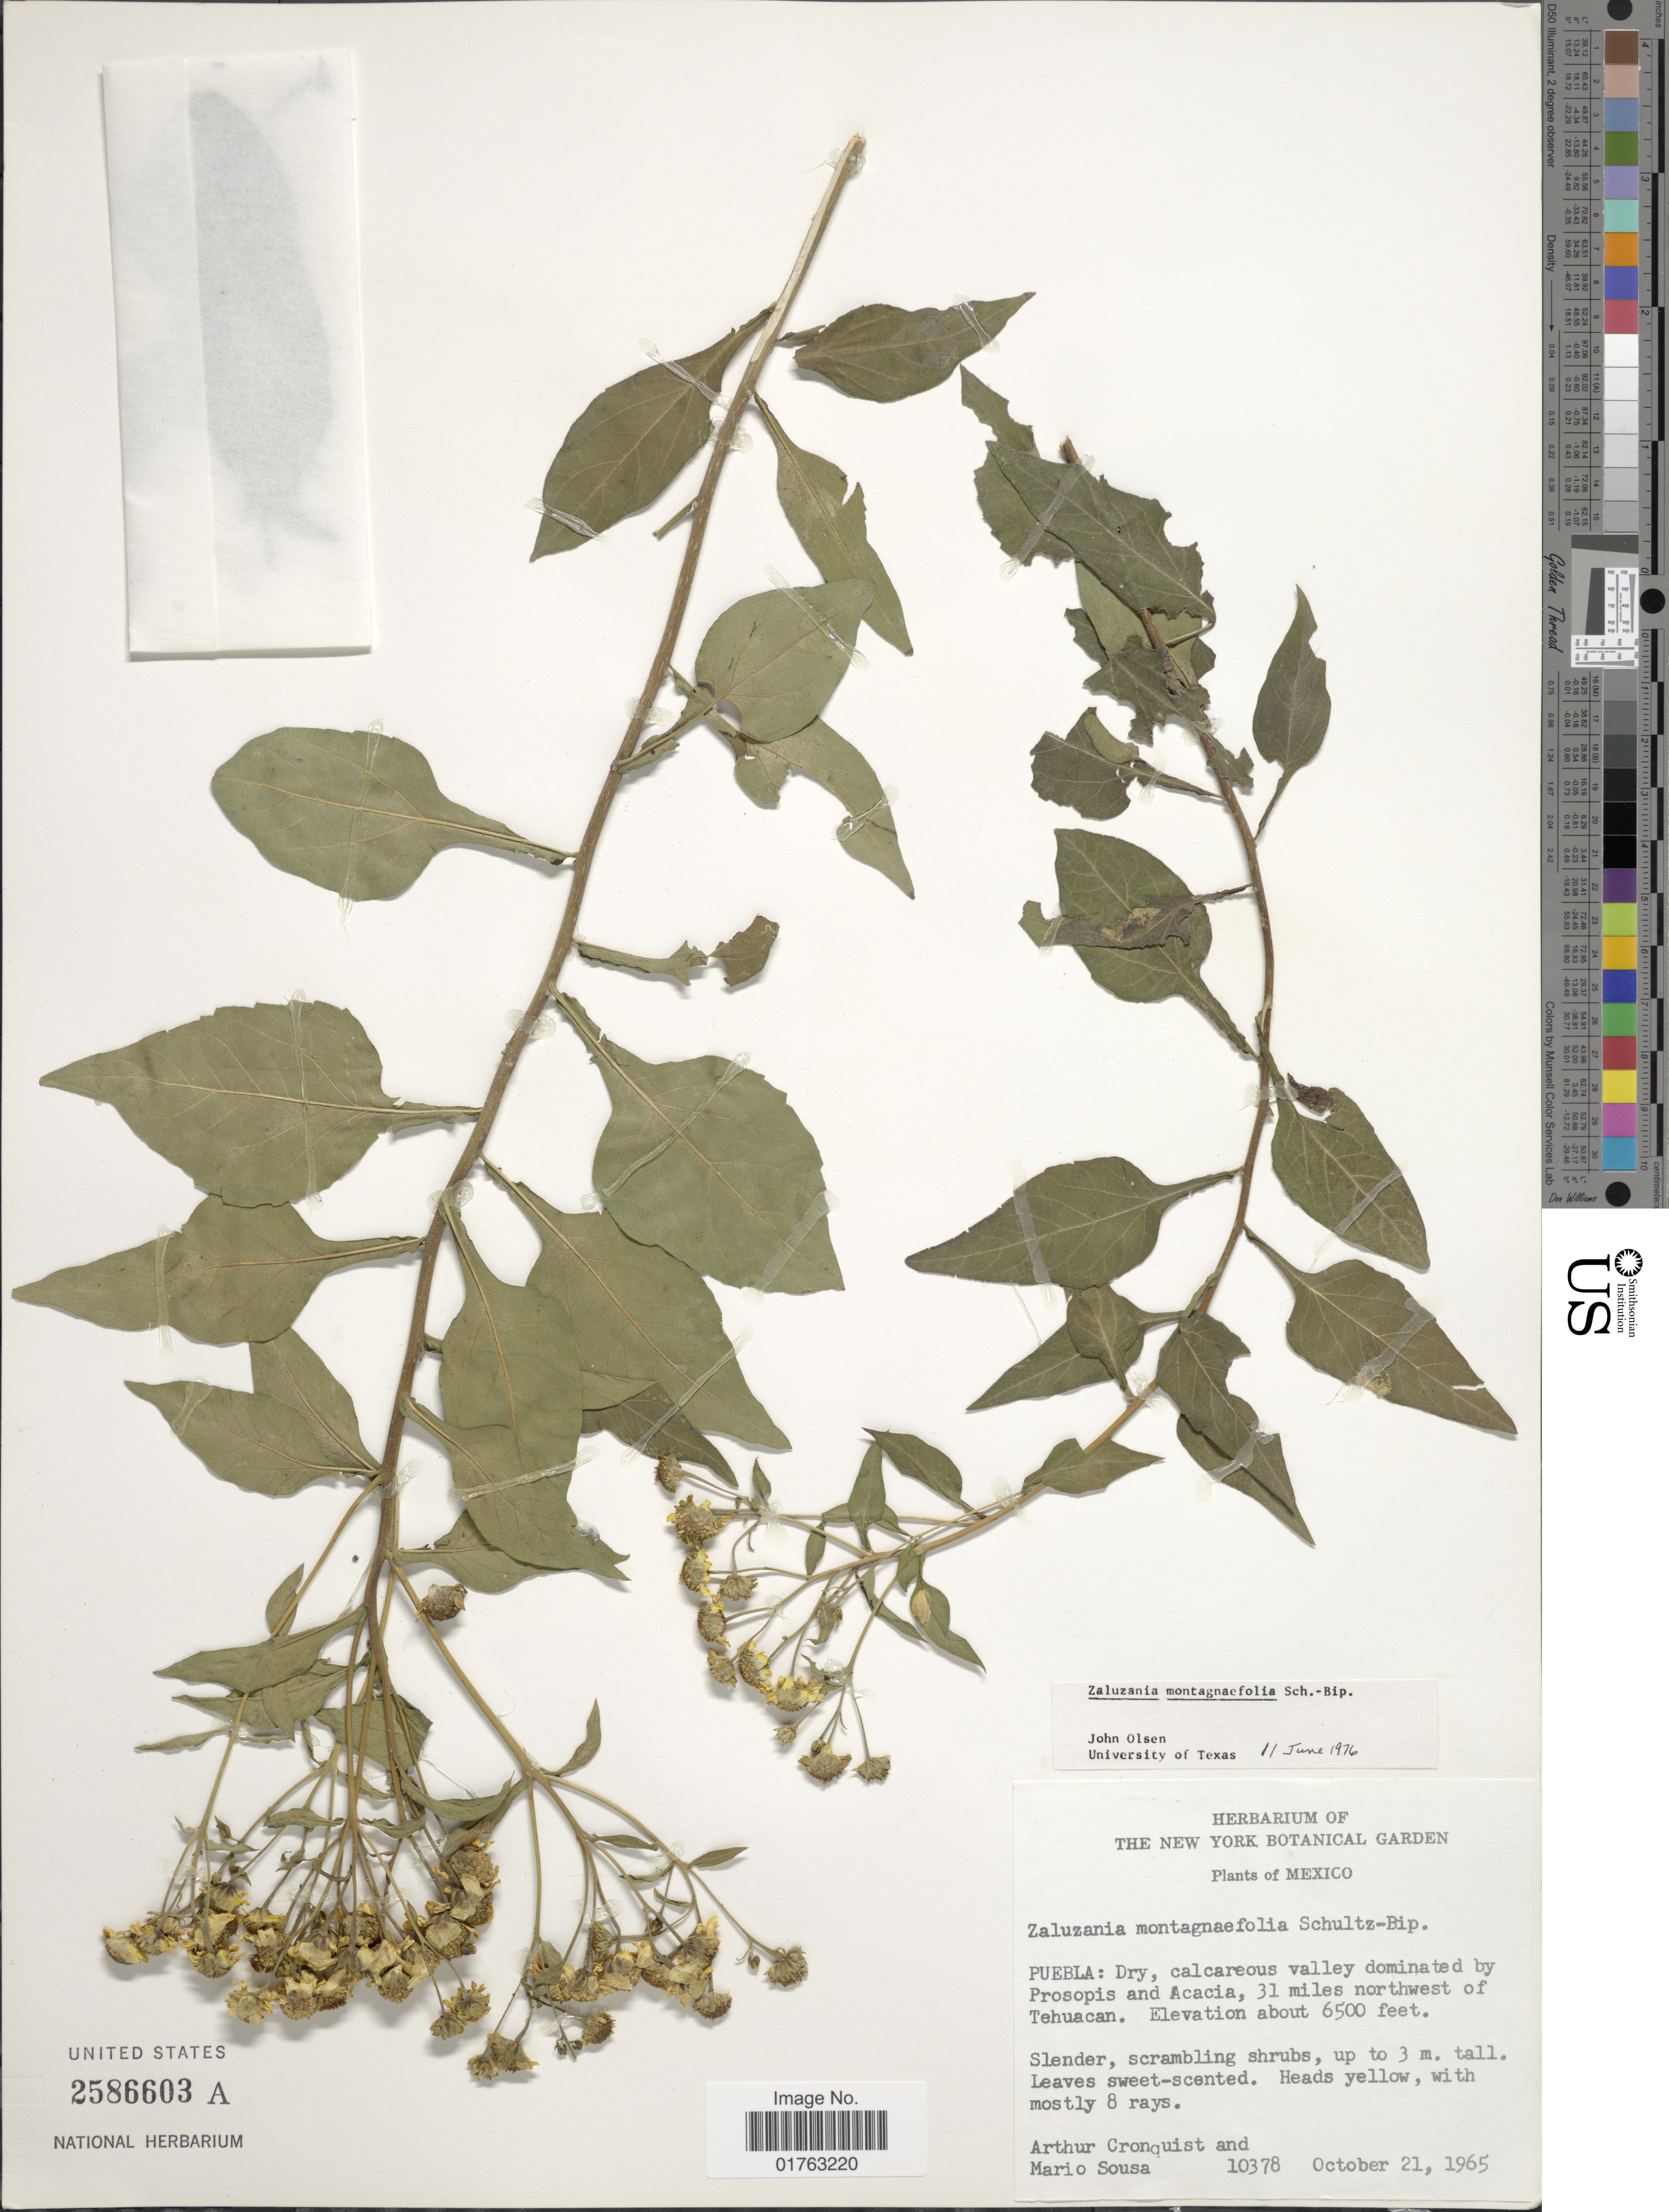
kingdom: Plantae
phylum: Tracheophyta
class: Magnoliopsida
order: Asterales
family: Asteraceae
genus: Zaluzania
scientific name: Zaluzania montagnaefolia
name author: Sch. Bip.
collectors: A. J. Cronquist & M. Sousa S.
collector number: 10378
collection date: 1965-10-21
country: Mexico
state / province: Puebla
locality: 31 miles northwest of Tehuacan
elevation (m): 1981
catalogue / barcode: US 2586603A